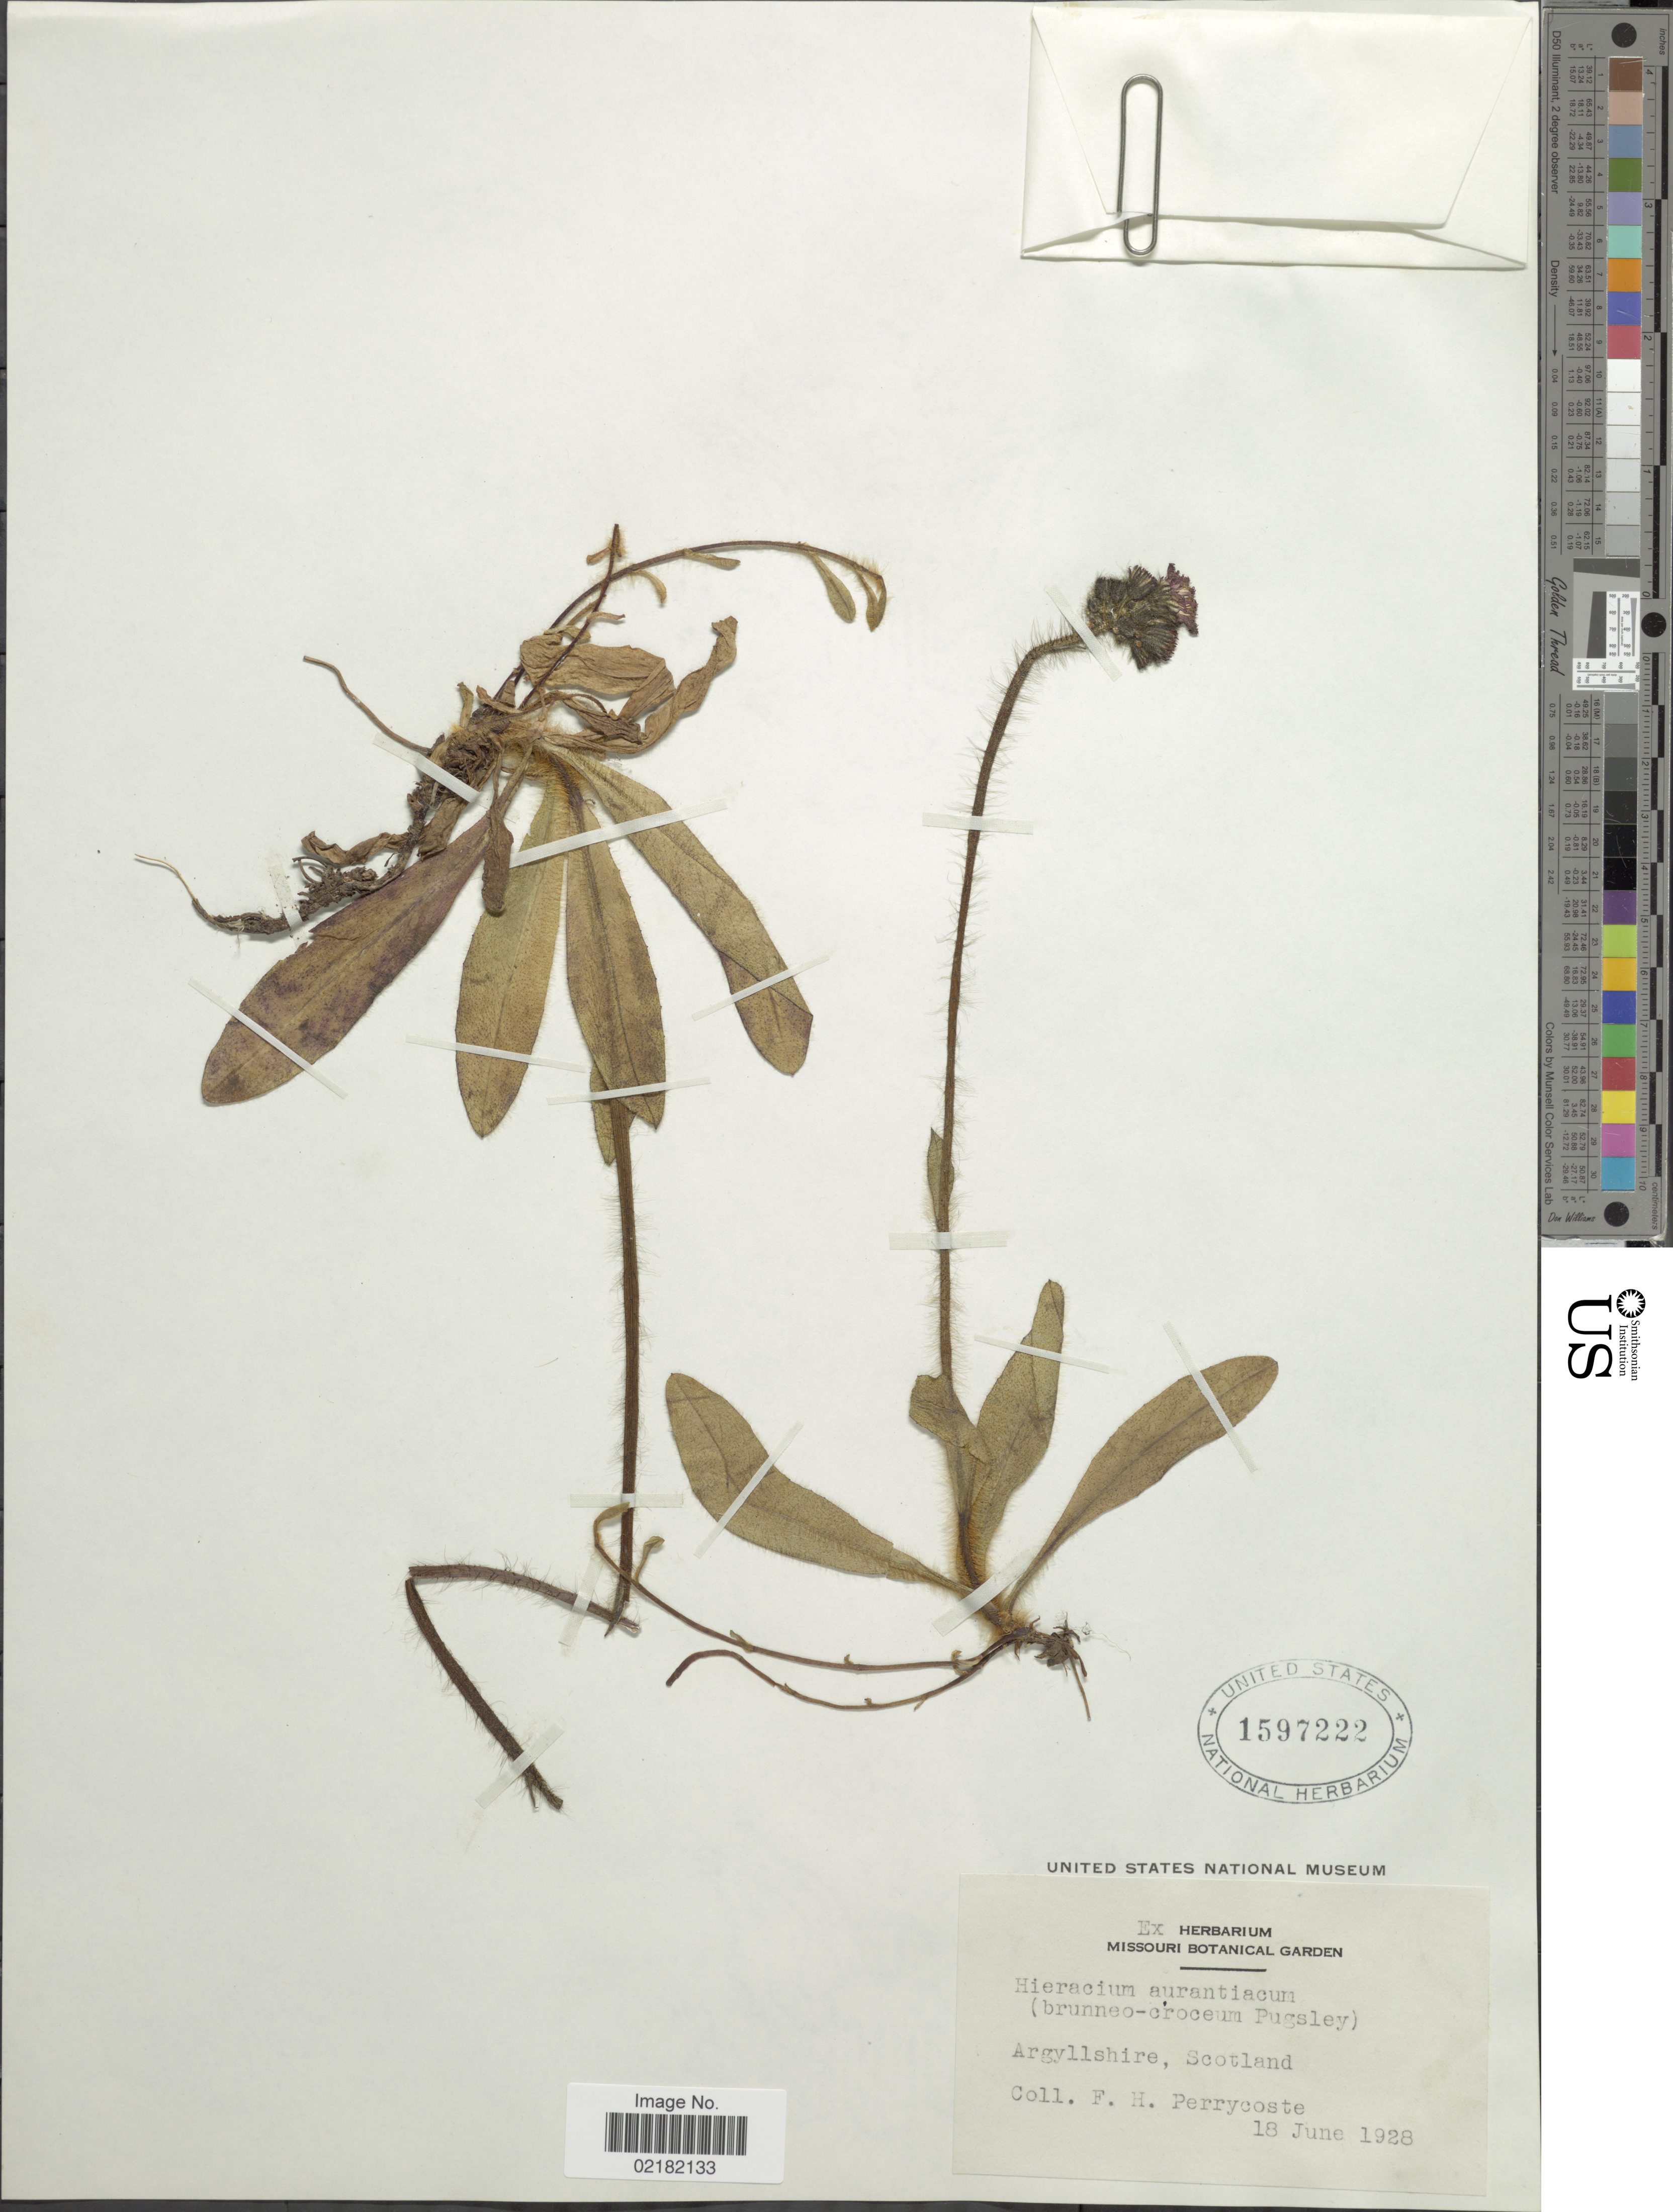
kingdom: Plantae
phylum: Tracheophyta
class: Magnoliopsida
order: Asterales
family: Asteraceae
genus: Pilosella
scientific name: Pilosella aurantiaca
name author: (L.) F.W. Schultz & Sch. Bip.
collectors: F. Perrycoste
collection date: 1928-06-18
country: United Kingdom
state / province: Scotland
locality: Argyllshire.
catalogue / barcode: US 1597222